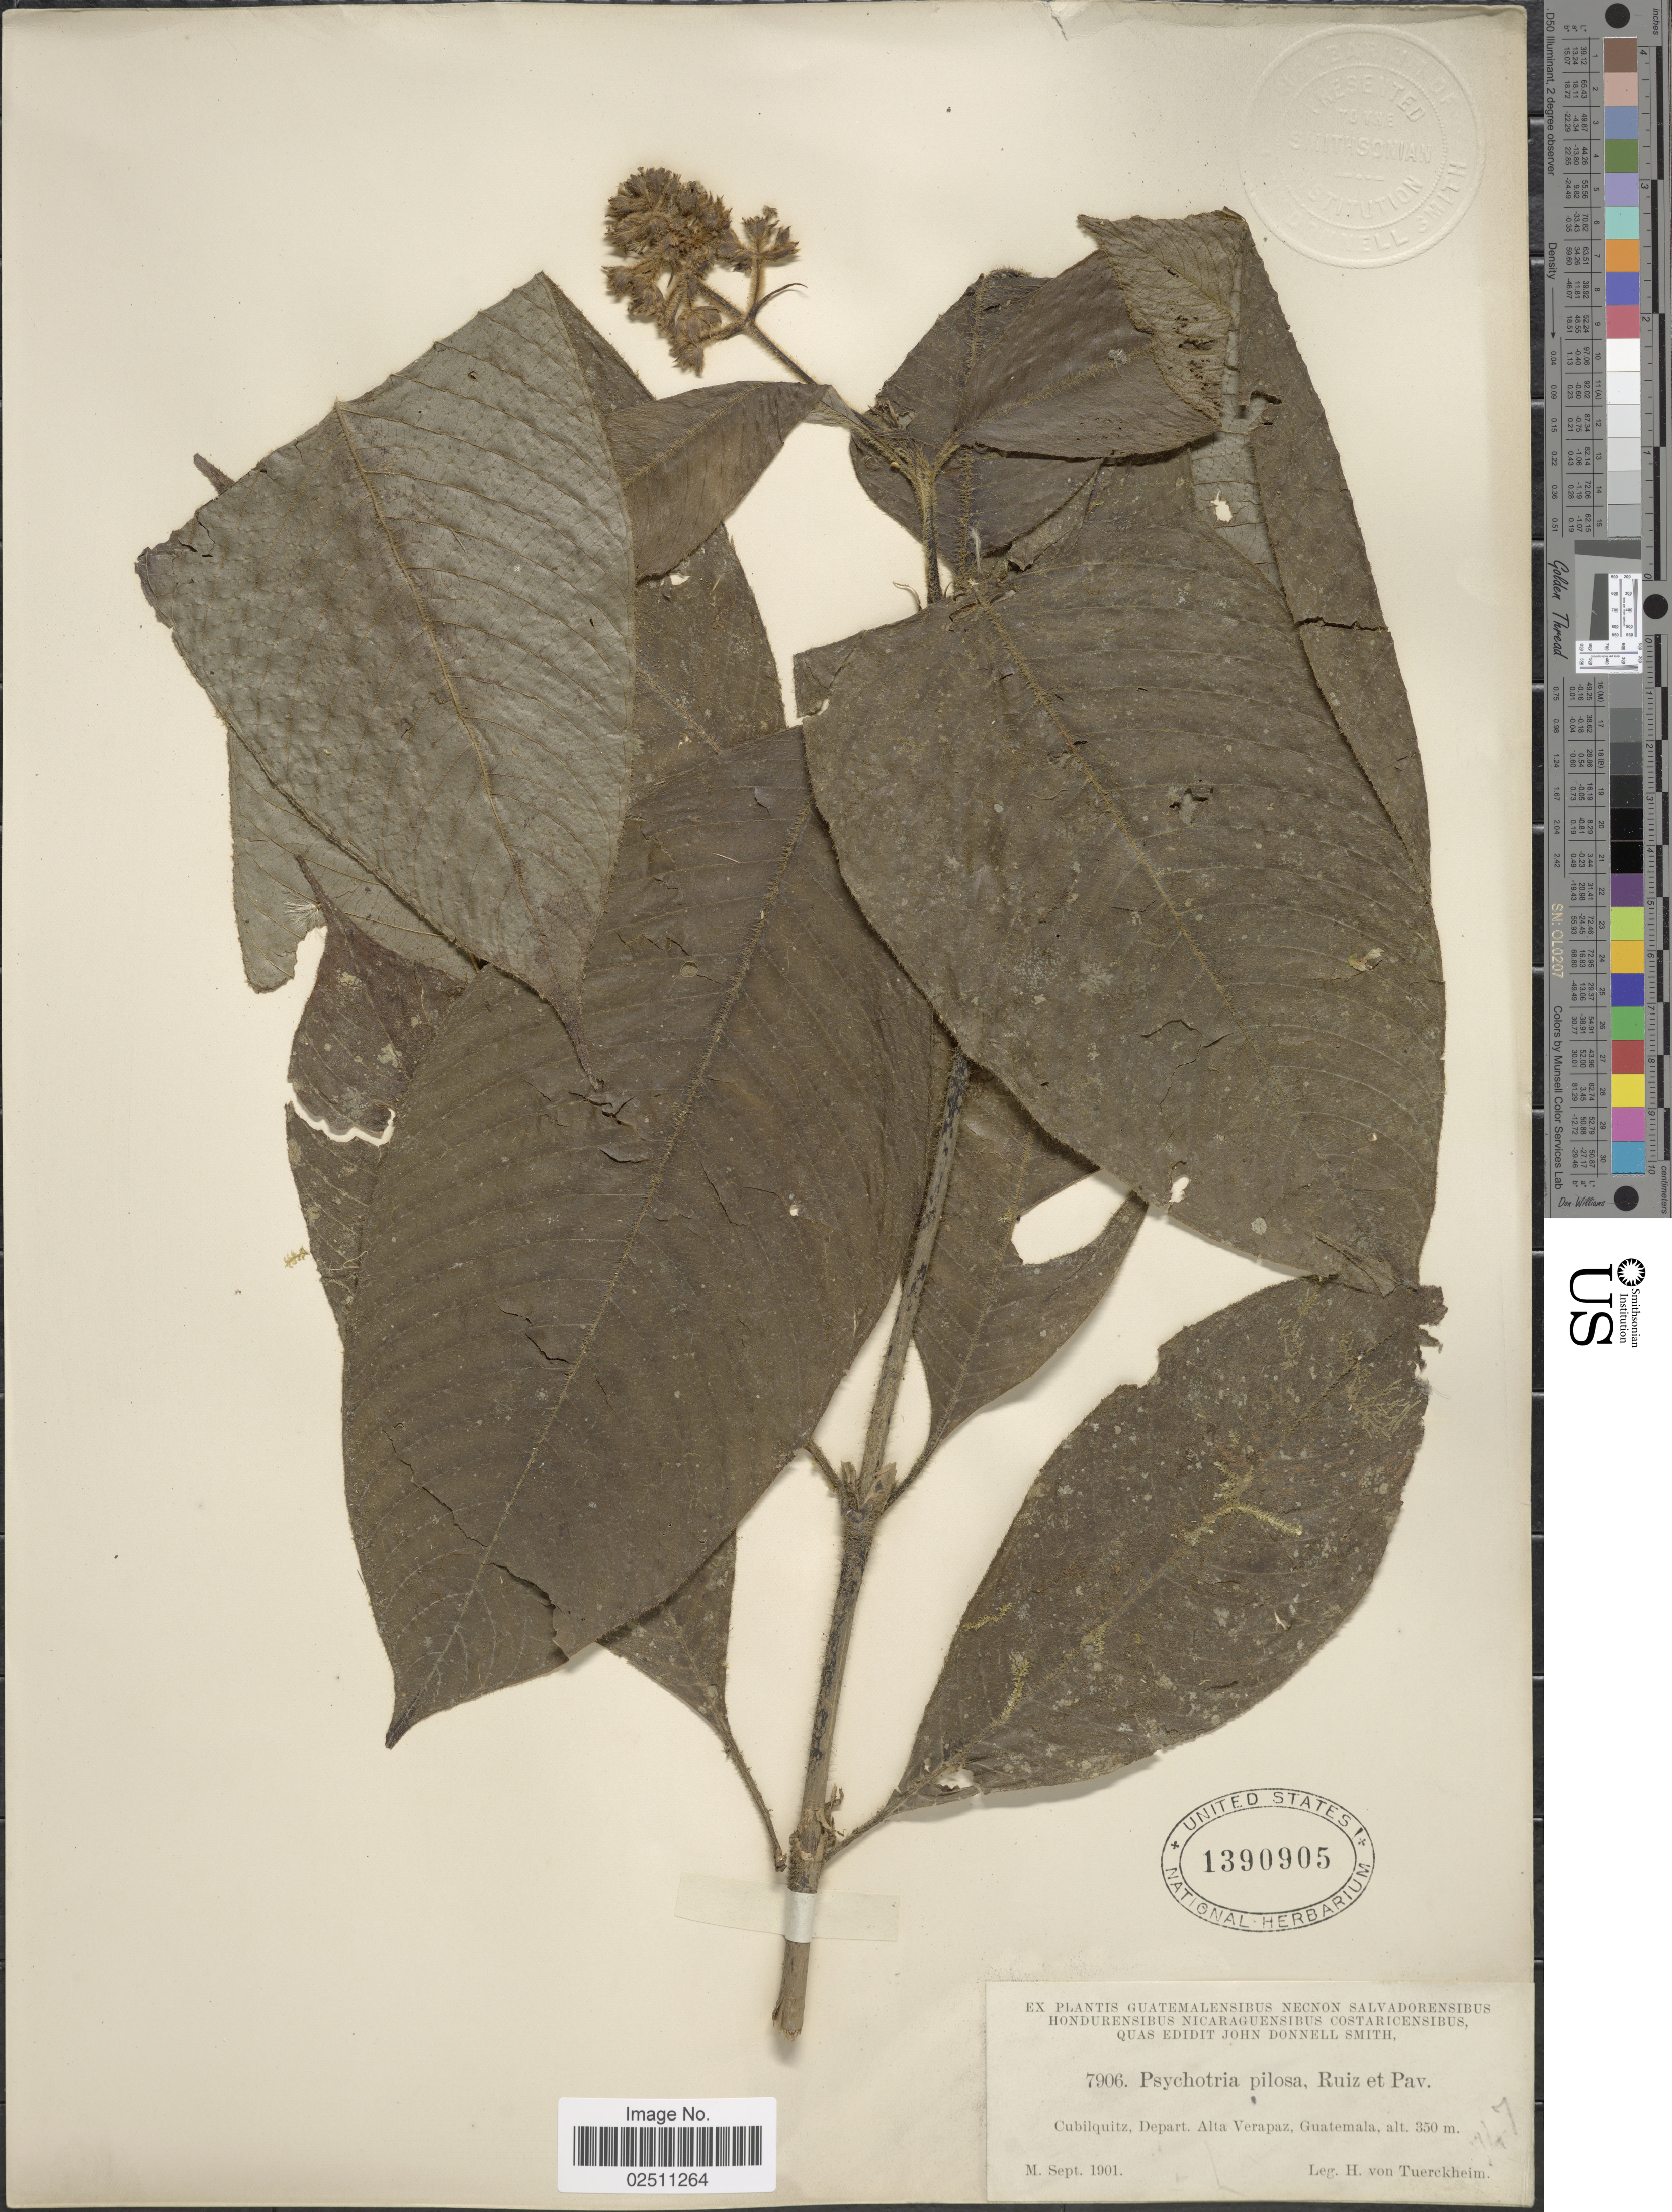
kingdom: Plantae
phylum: Tracheophyta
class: Magnoliopsida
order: Gentianales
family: Rubiaceae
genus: Psychotria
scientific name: Psychotria pilosa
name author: Ruiz & Pav.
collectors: H. von Türckheim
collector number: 7906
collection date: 1901-09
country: Guatemala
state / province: Alta Verapaz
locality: Cubilquitz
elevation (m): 350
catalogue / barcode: US 1390905